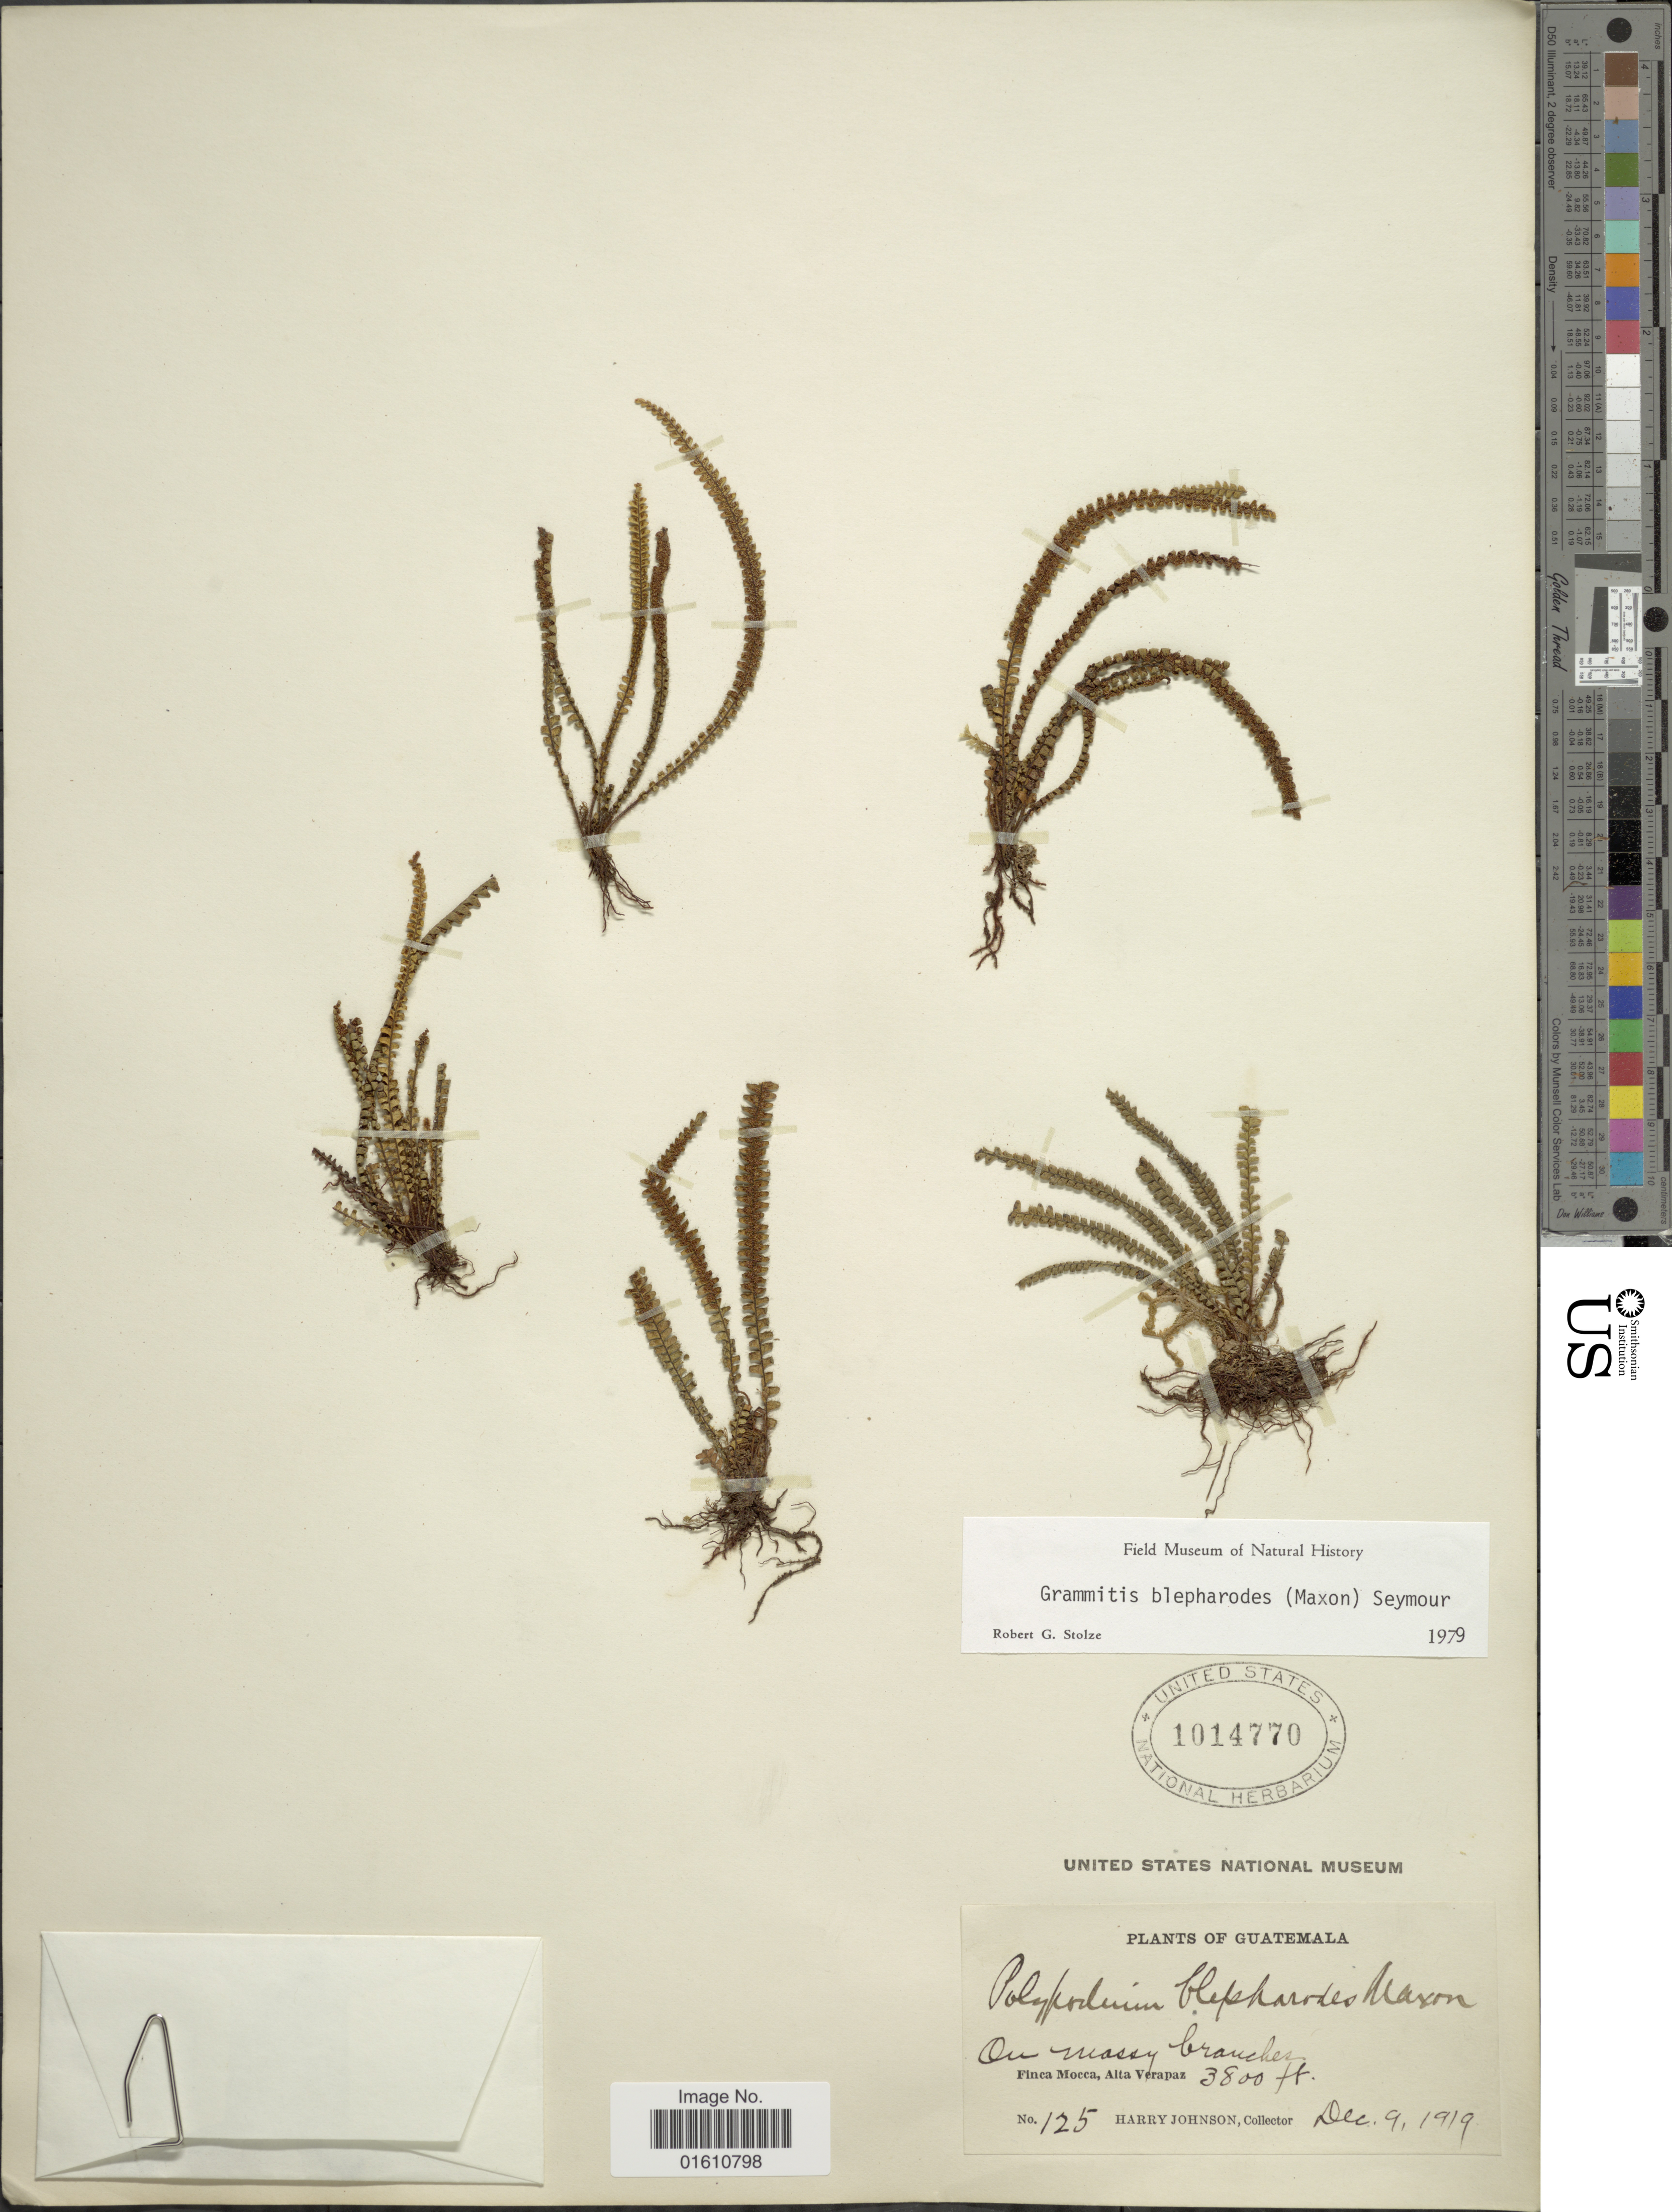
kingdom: Plantae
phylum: Tracheophyta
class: Polypodiopsida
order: Polypodiales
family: Polypodiaceae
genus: Moranopteris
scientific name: Moranopteris taenifolia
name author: (Jenman) R. Y. Hirai & J. Prado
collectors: H. Johnson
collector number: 125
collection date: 1919-12-09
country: Guatemala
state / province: Alta Verapaz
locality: Finca Mocca, Alta Verapaz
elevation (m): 1158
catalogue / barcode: US 1014770